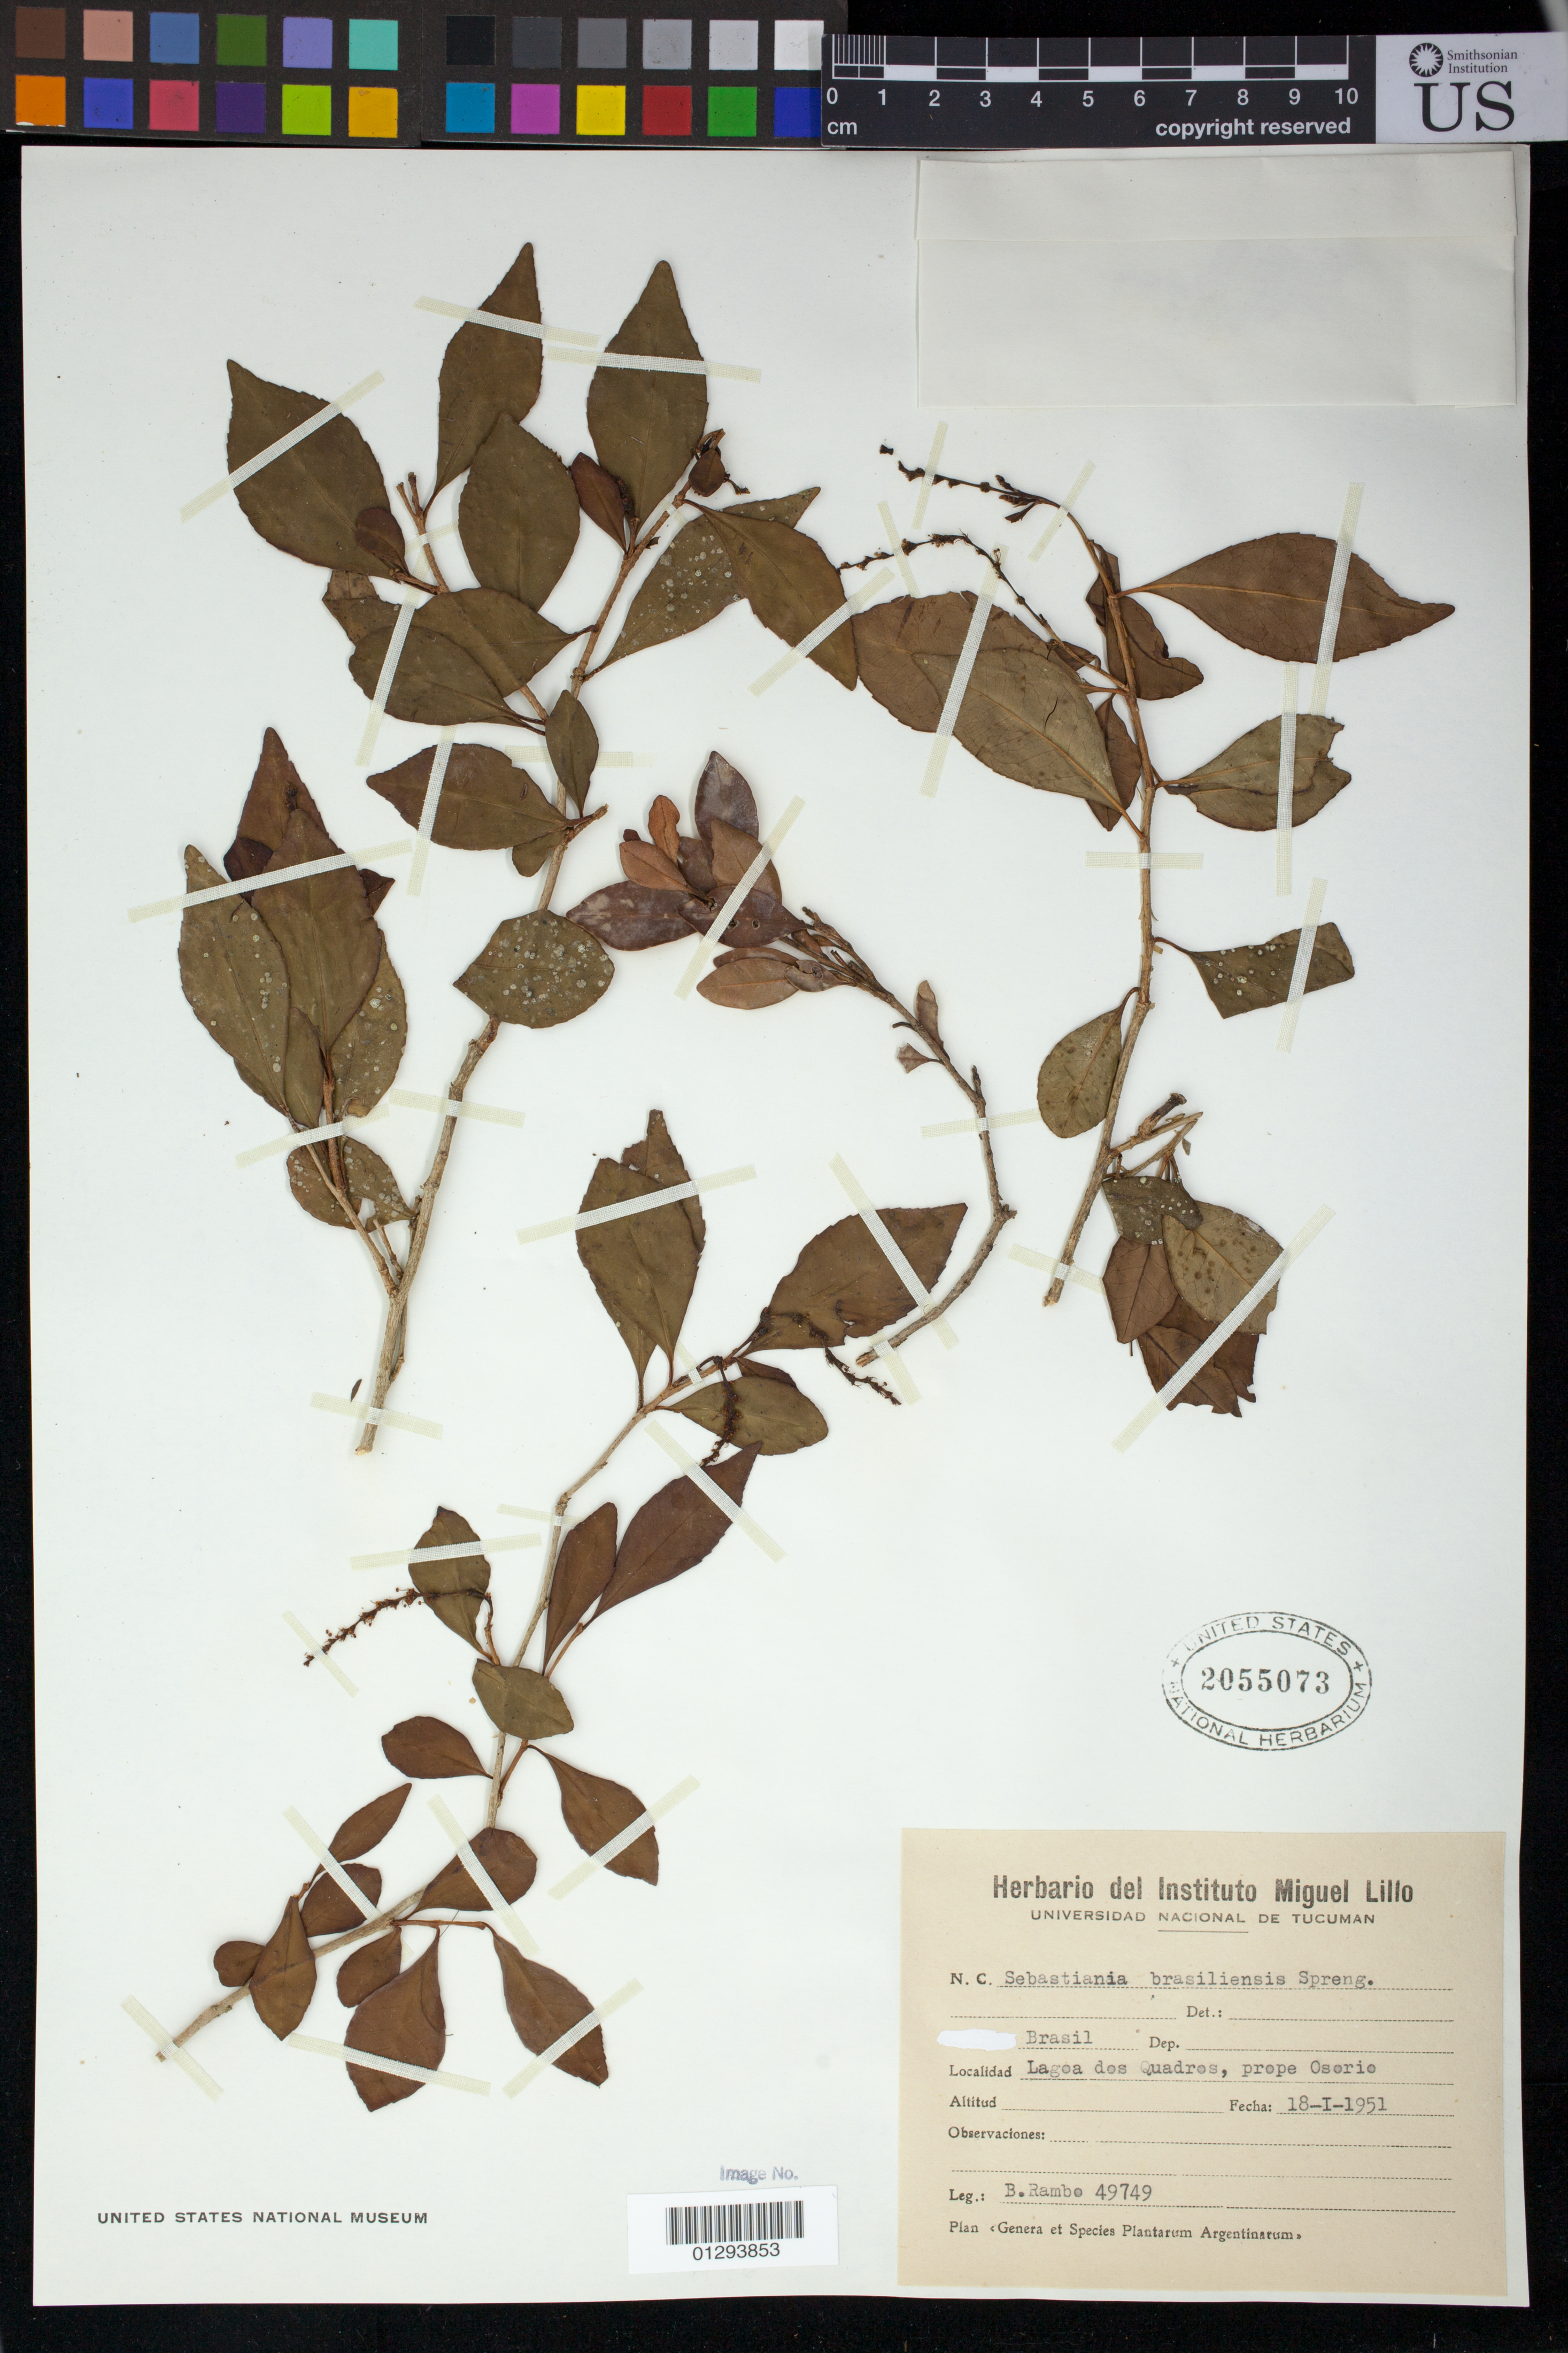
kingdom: Plantae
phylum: Tracheophyta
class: Magnoliopsida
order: Malpighiales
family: Euphorbiaceae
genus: Sebastiania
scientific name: Sebastiania brasiliensis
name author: Spreng.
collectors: B. Rambo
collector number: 49749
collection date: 1951-01-18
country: Brazil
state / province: Rio Grande do Sul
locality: Lagoa dos Quadros, prope Osorio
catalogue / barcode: US 2055073